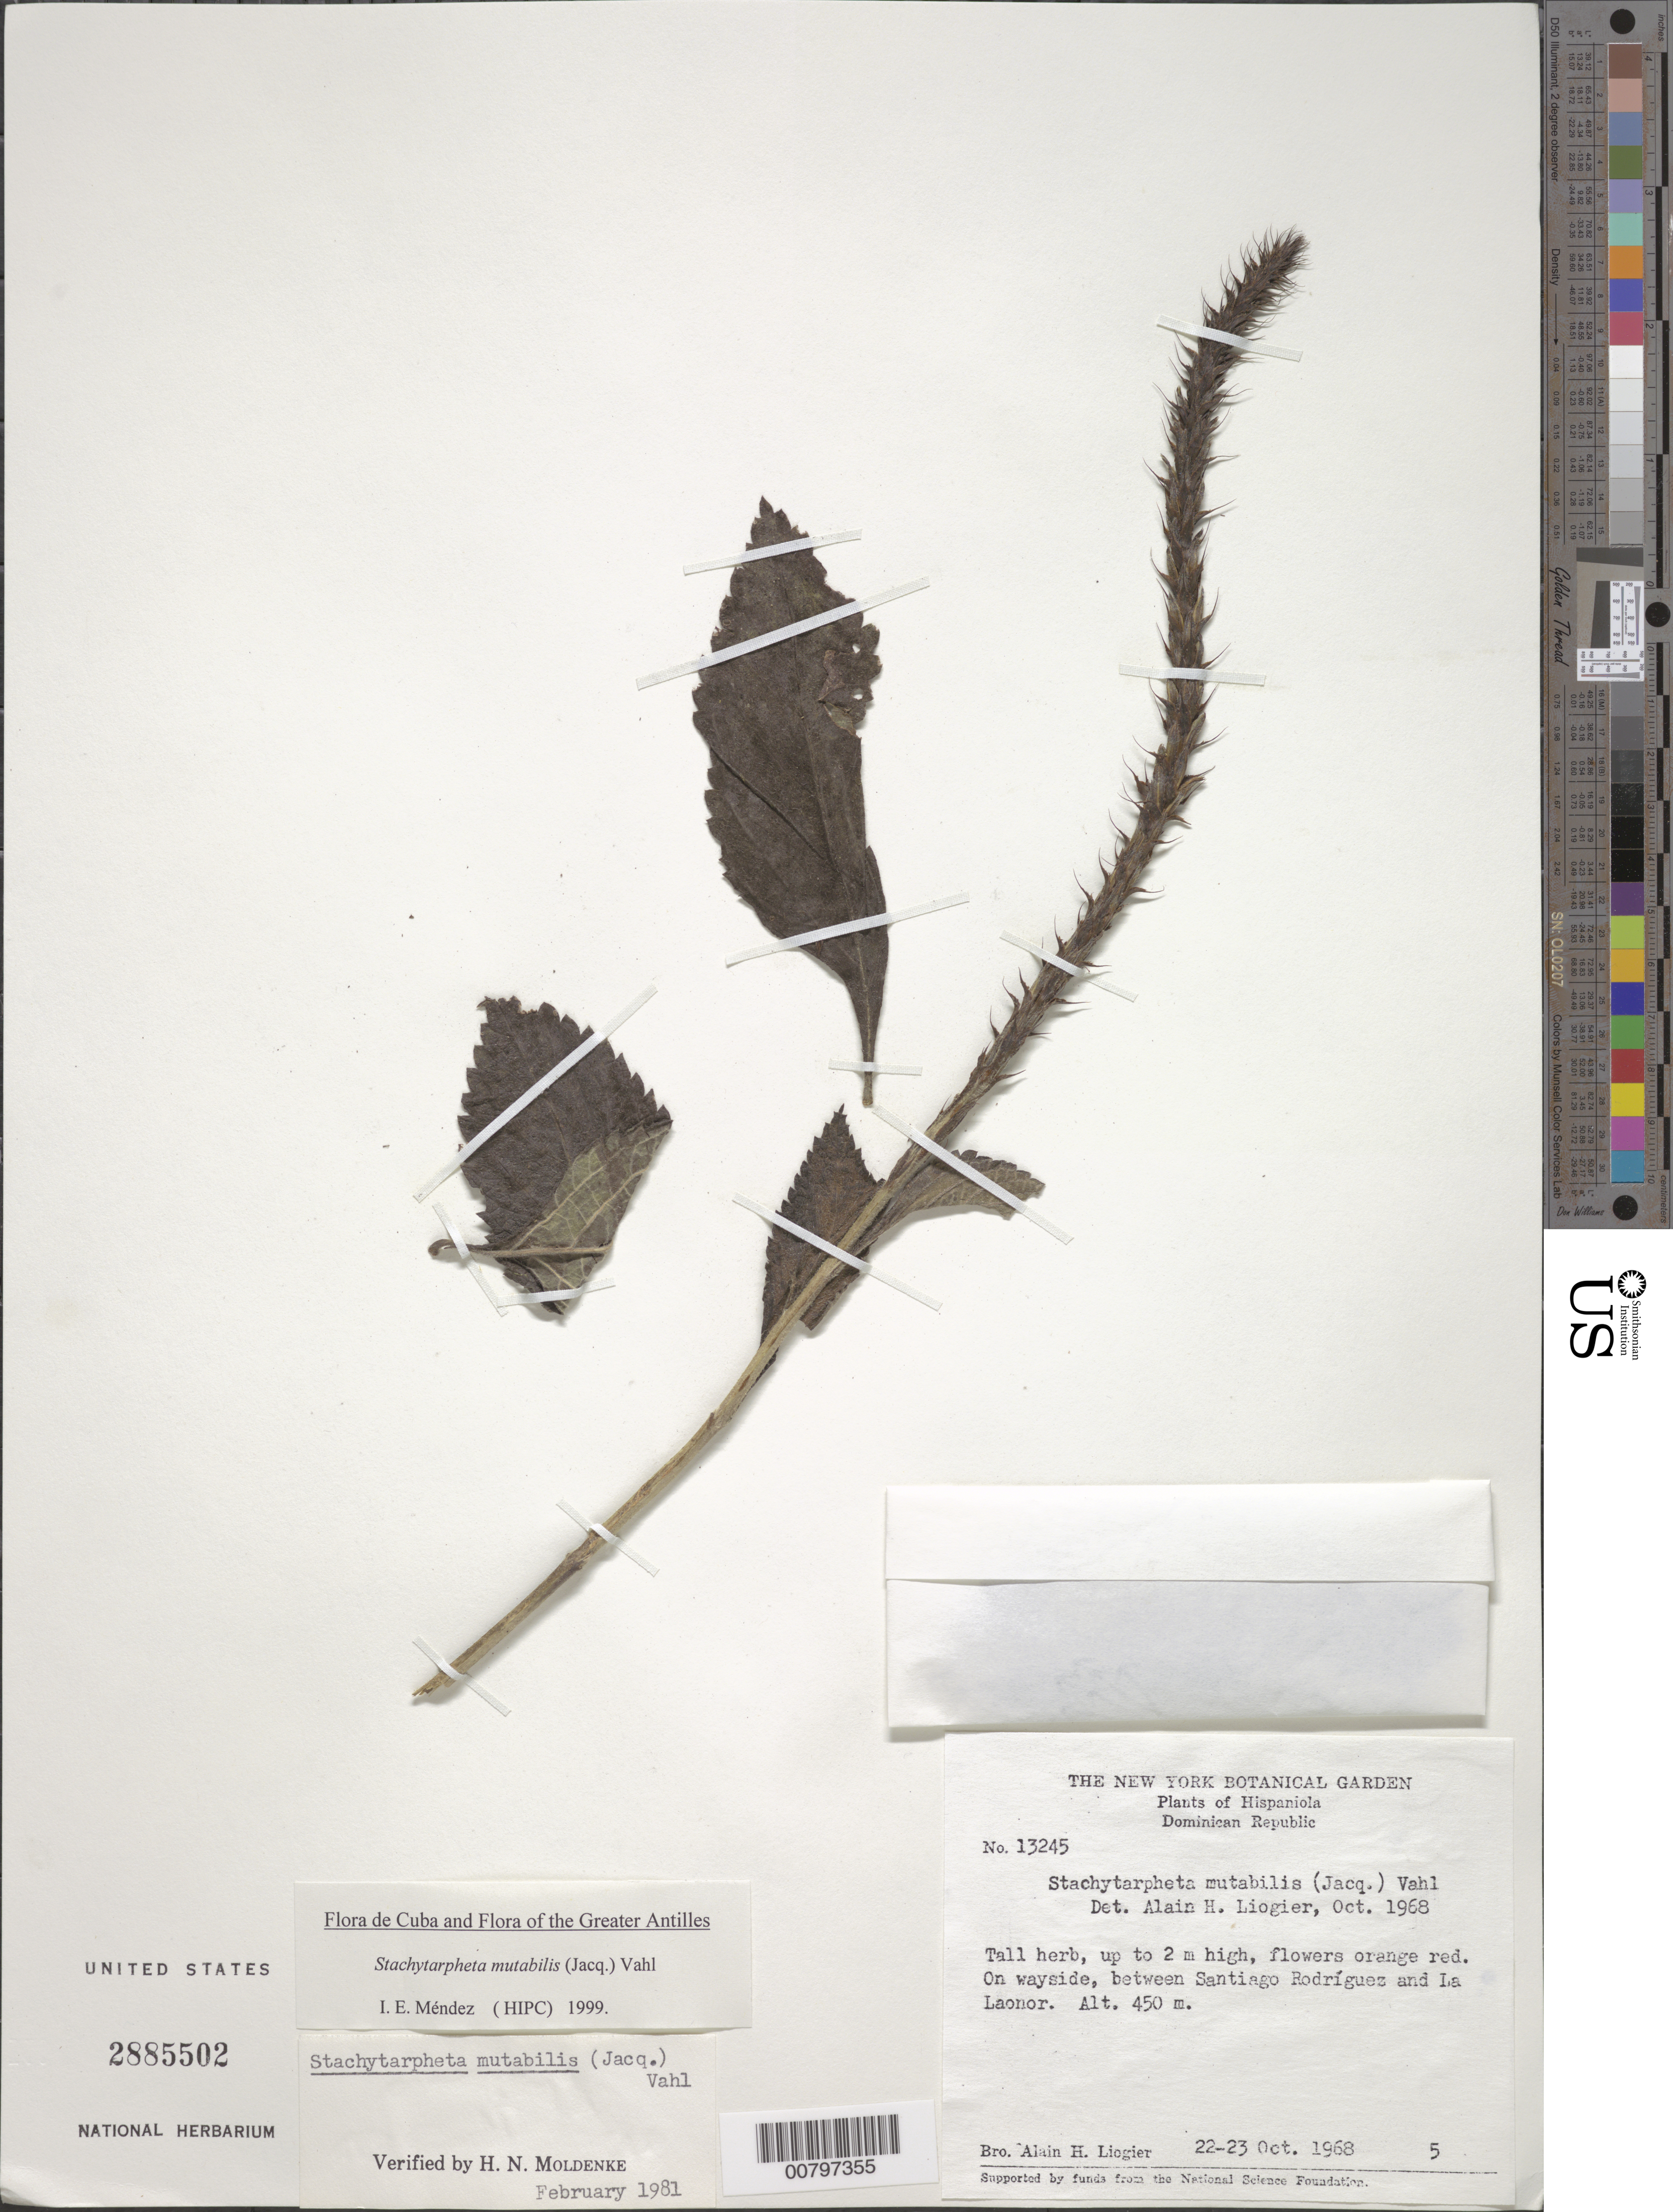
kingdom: Plantae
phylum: Tracheophyta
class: Magnoliopsida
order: Lamiales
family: Verbenaceae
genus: Stachytarpheta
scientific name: Stachytarpheta mutabilis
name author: (Jacq.) Vahl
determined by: Méndez, Isidro E., (HIPC)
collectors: A. H. Liogier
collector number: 13245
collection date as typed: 22 Oct 1968 to 23 Oct 1968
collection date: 1968-10-22/1968-10-23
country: Dominican Republic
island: Hispaniola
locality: On wayside between Santiago Rodríguez and La Laonor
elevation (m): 450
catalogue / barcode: US 2885502